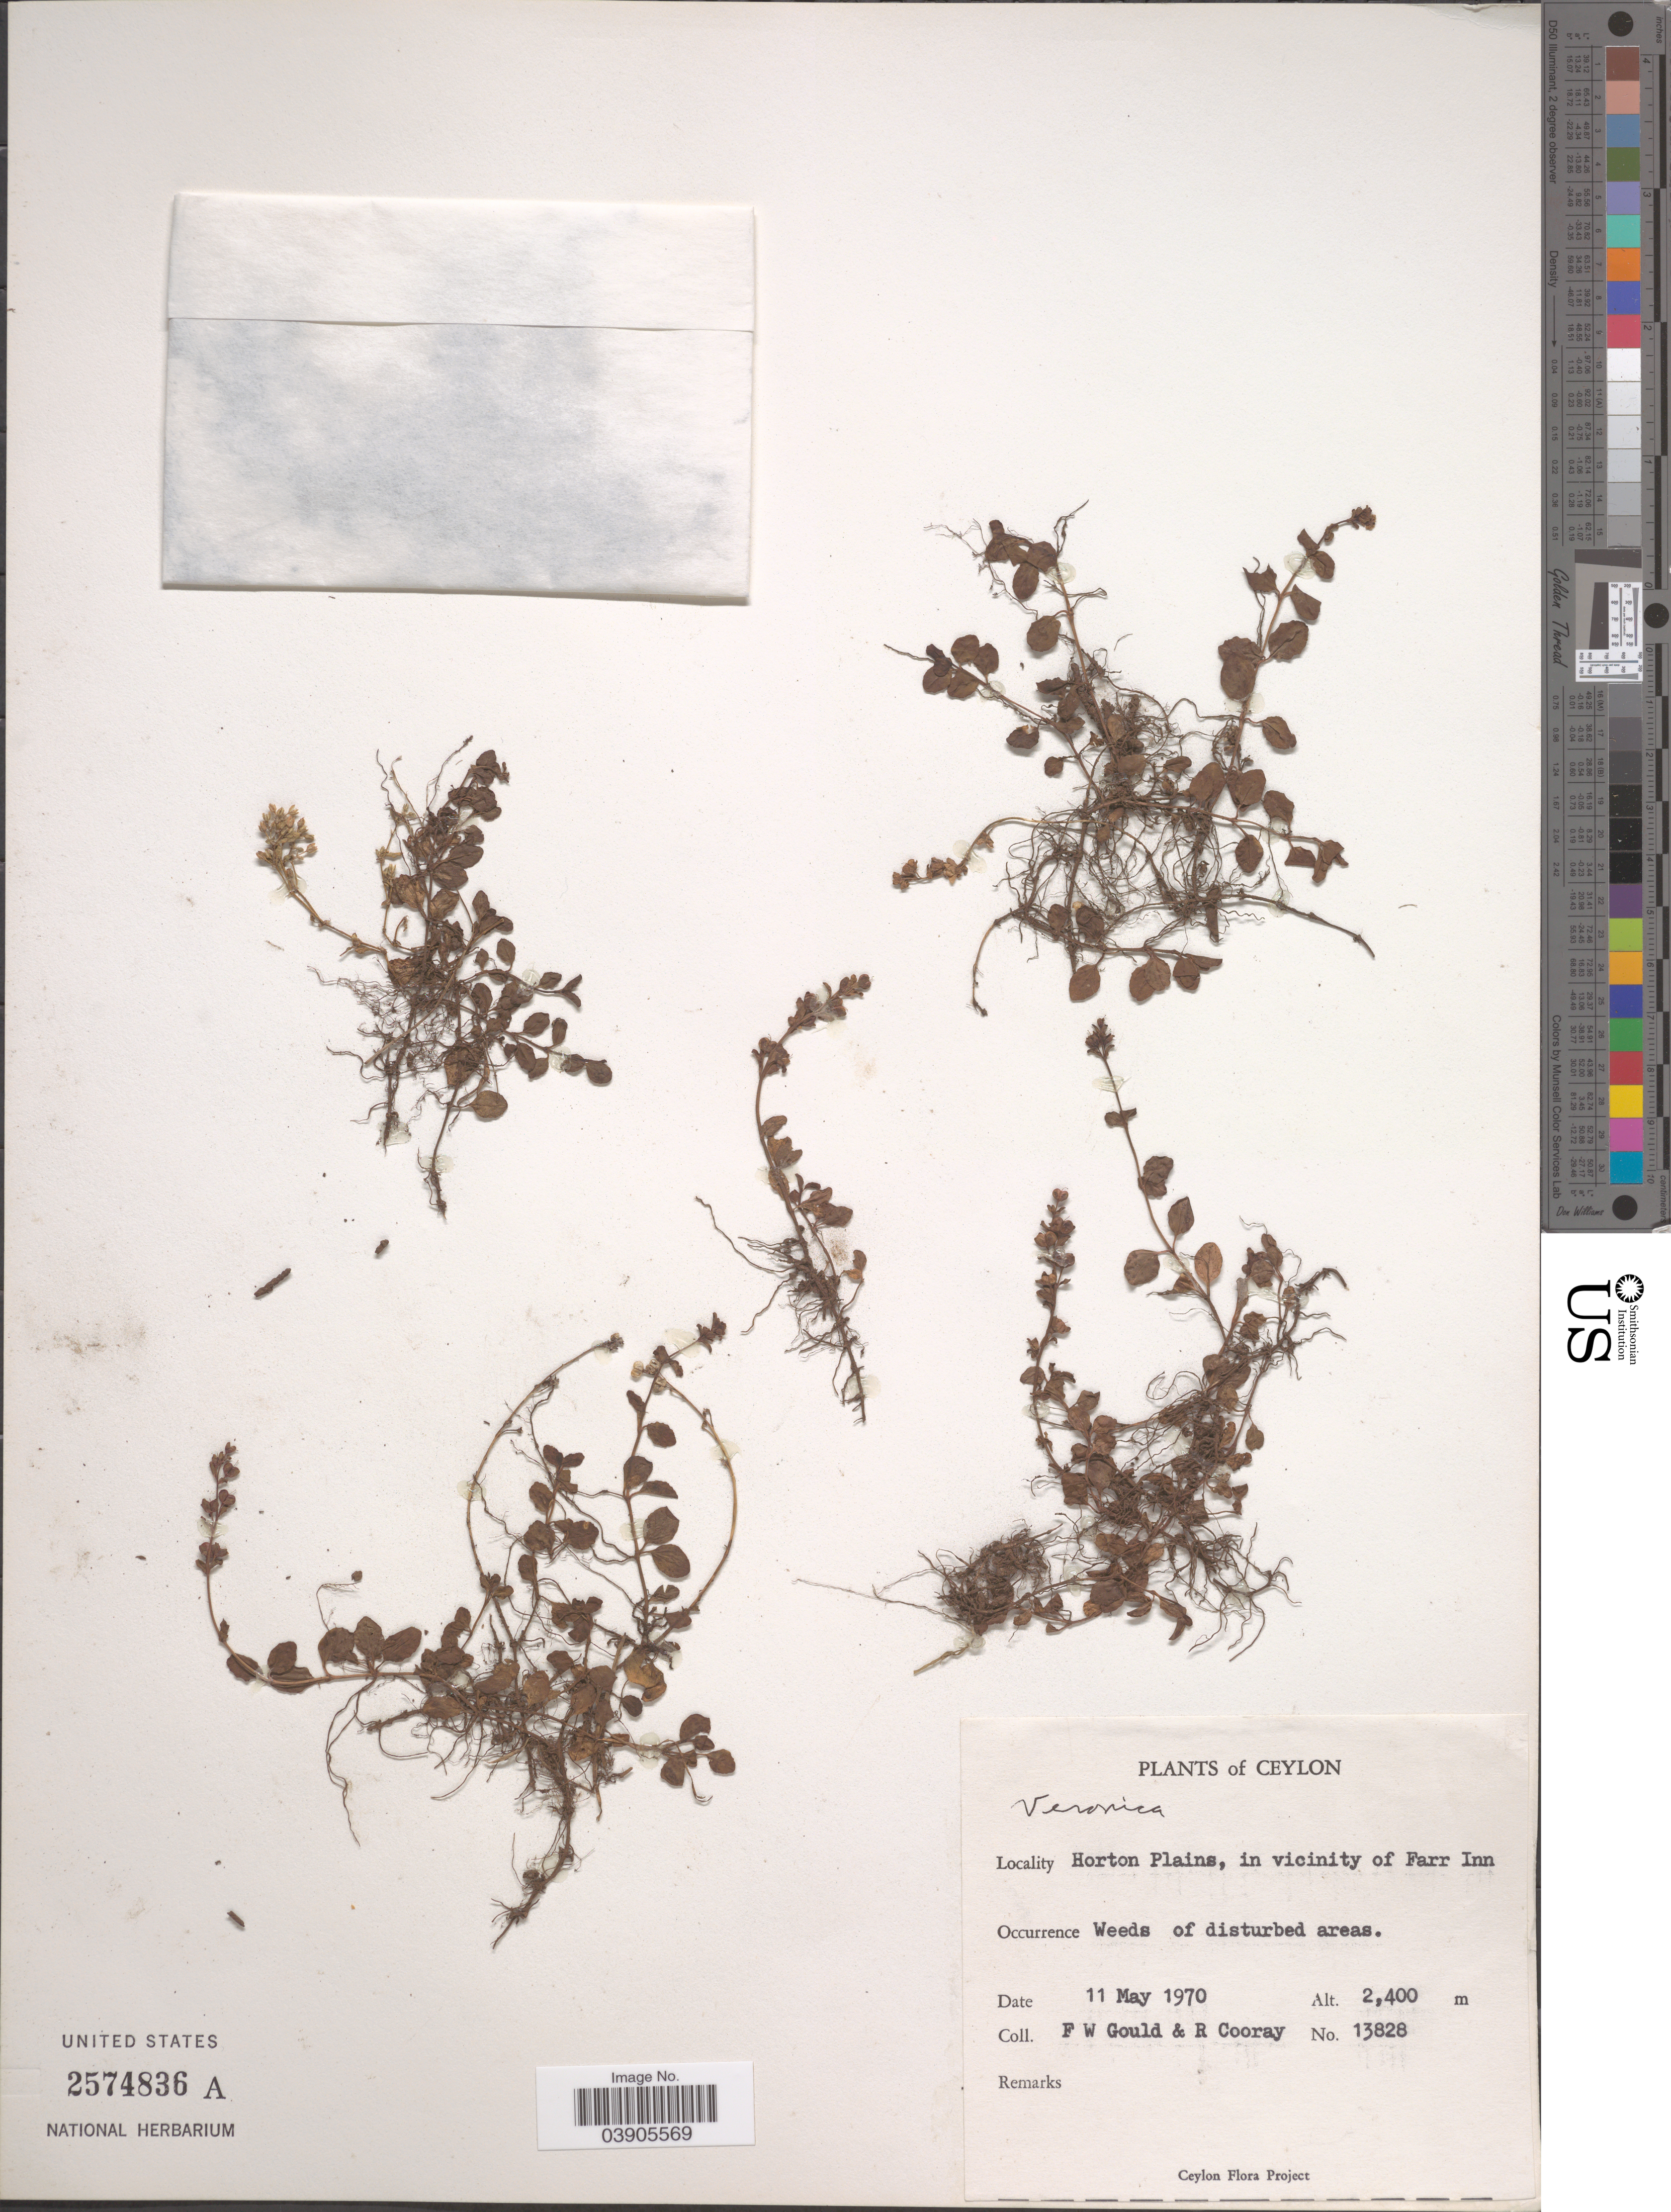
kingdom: Plantae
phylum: Tracheophyta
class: Magnoliopsida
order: Lamiales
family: Plantaginaceae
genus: Veronica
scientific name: Veronica serpyllifolia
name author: L.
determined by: Albach, Dirk C.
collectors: F. W. Gould & R. Cooray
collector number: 13828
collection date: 1970-05-11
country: Sri Lanka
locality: Ceylon. Horton Plains, in vicinity of Farr Inn.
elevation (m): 2400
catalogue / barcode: US 2574836A